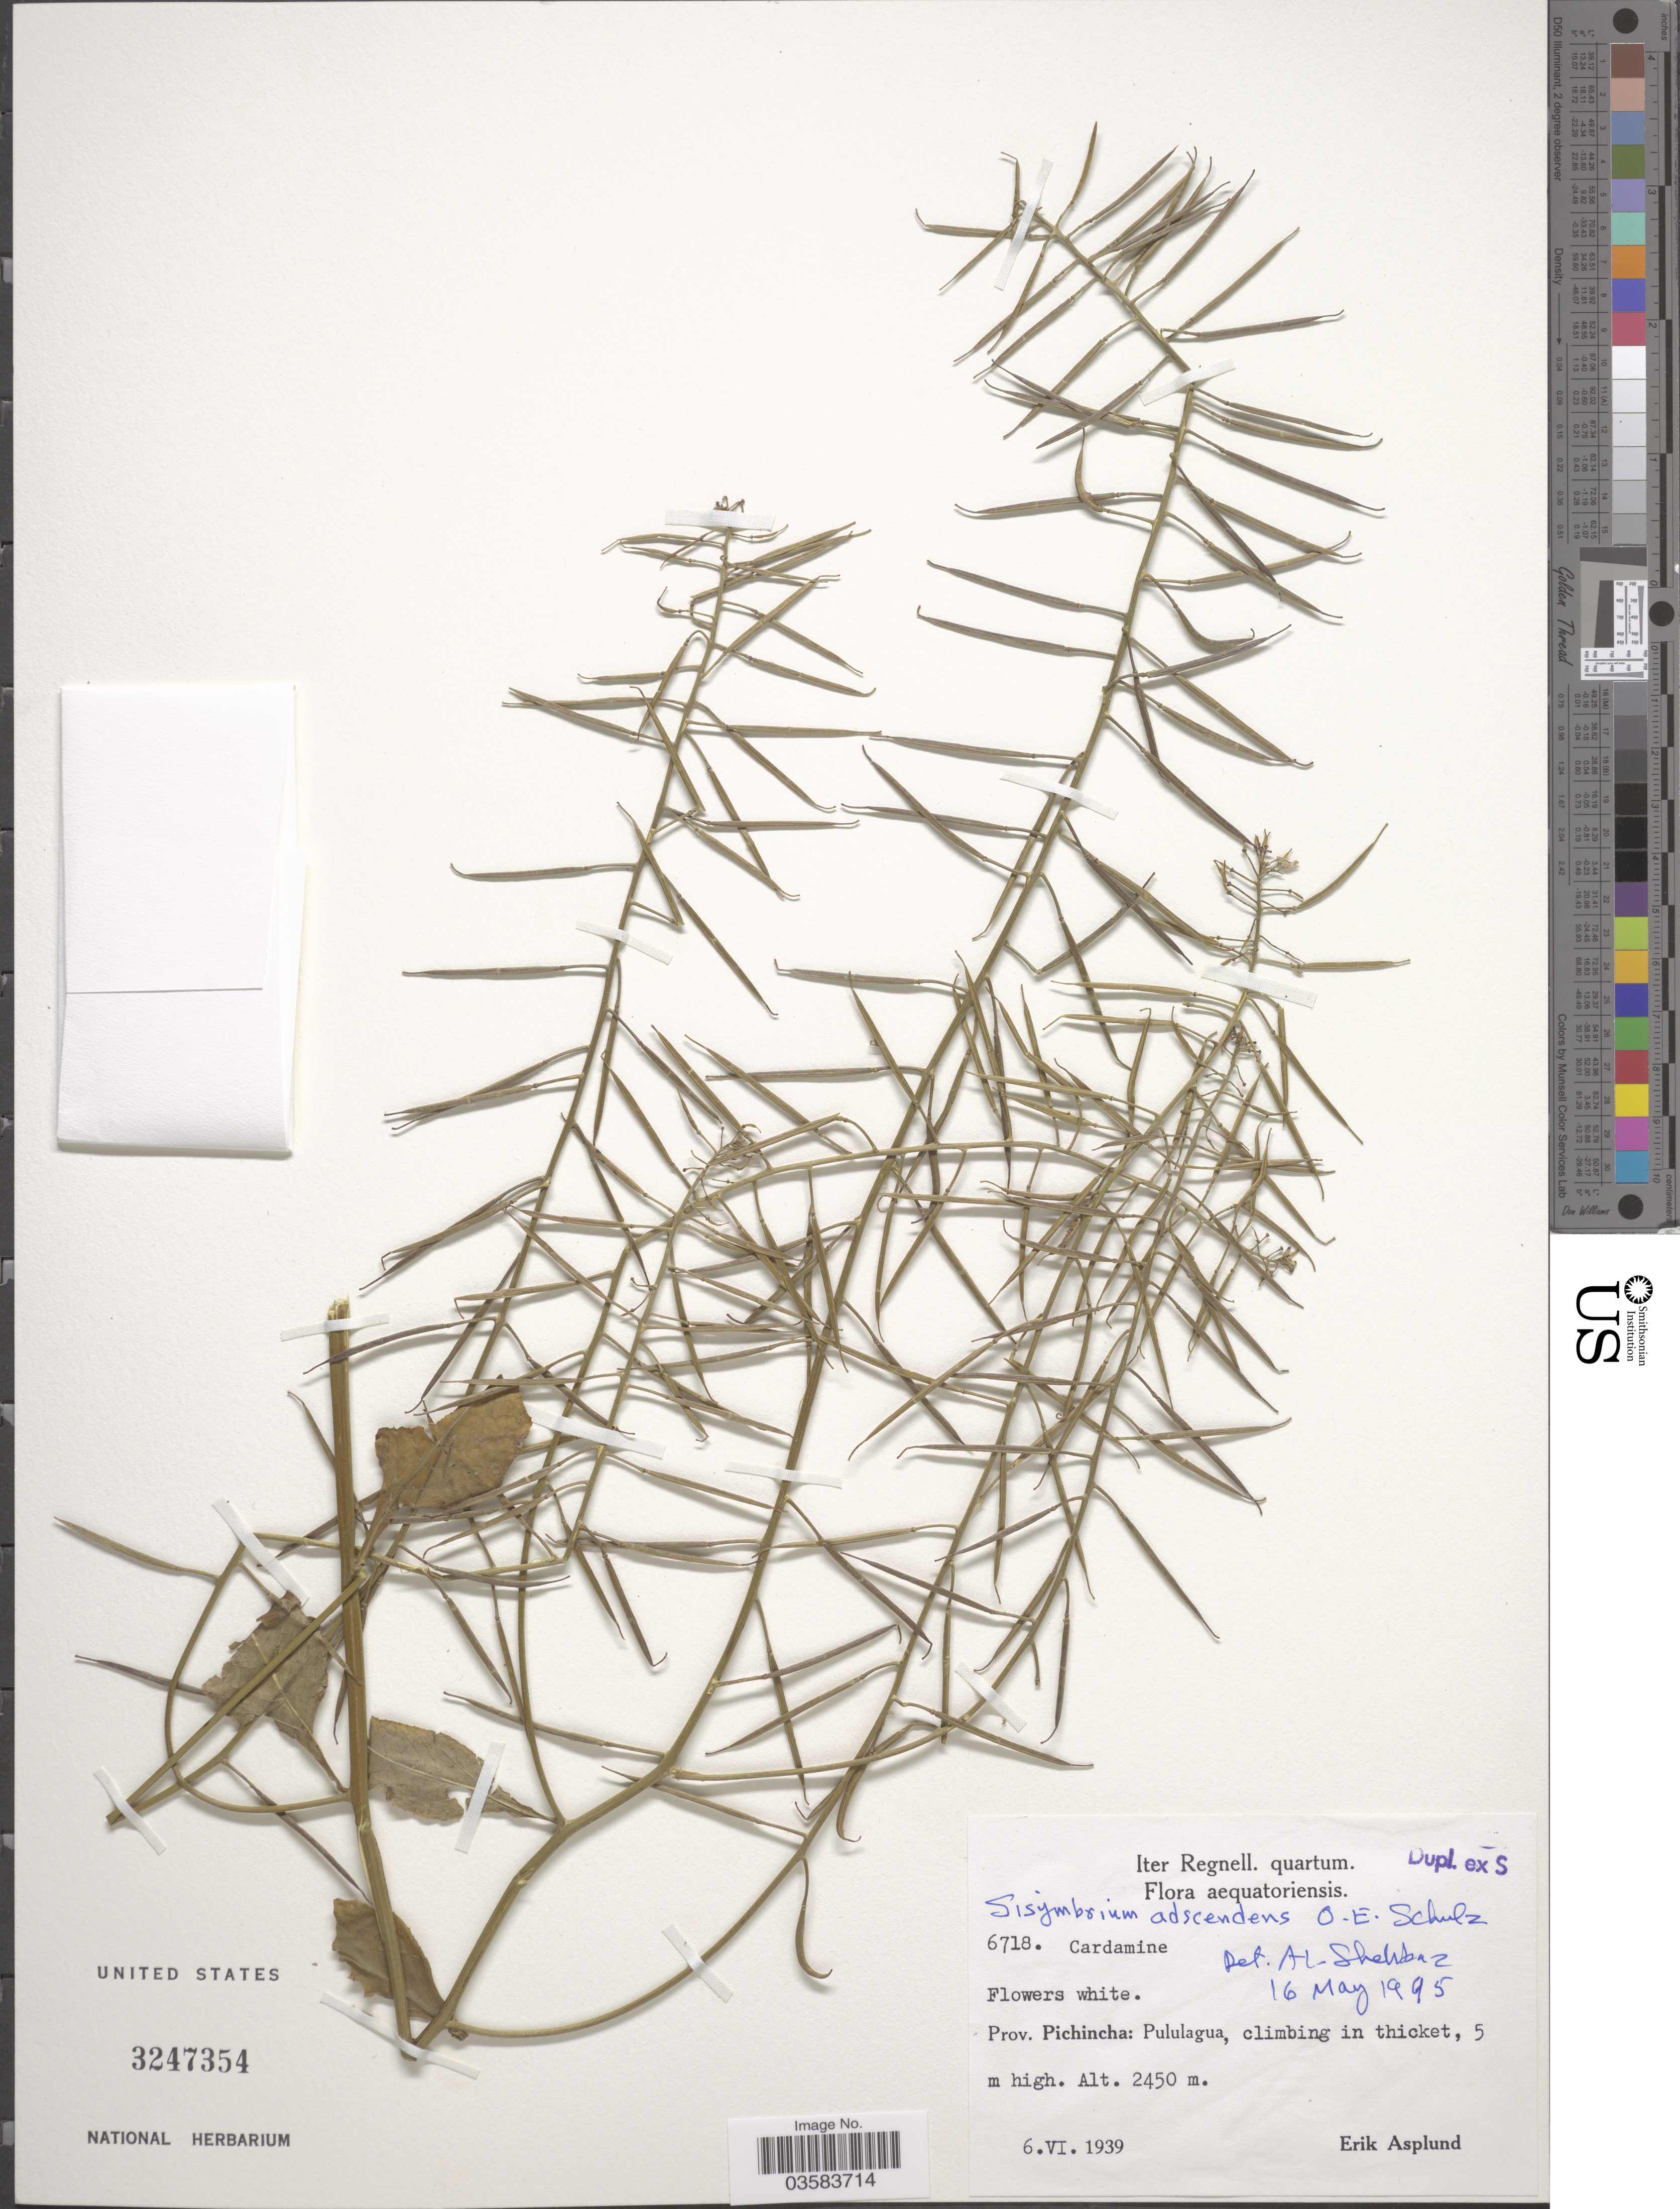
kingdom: Plantae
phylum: Tracheophyta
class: Magnoliopsida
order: Brassicales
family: Brassicaceae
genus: Polypsecadium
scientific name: Polypsecadium adscendens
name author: (O.E. Schulz) Al-Shehbaz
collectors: E. Asplund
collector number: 6718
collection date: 1939-06-06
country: Ecuador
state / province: Pichincha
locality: Aequatoriensis. Pululagua.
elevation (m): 2450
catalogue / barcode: US 3247354